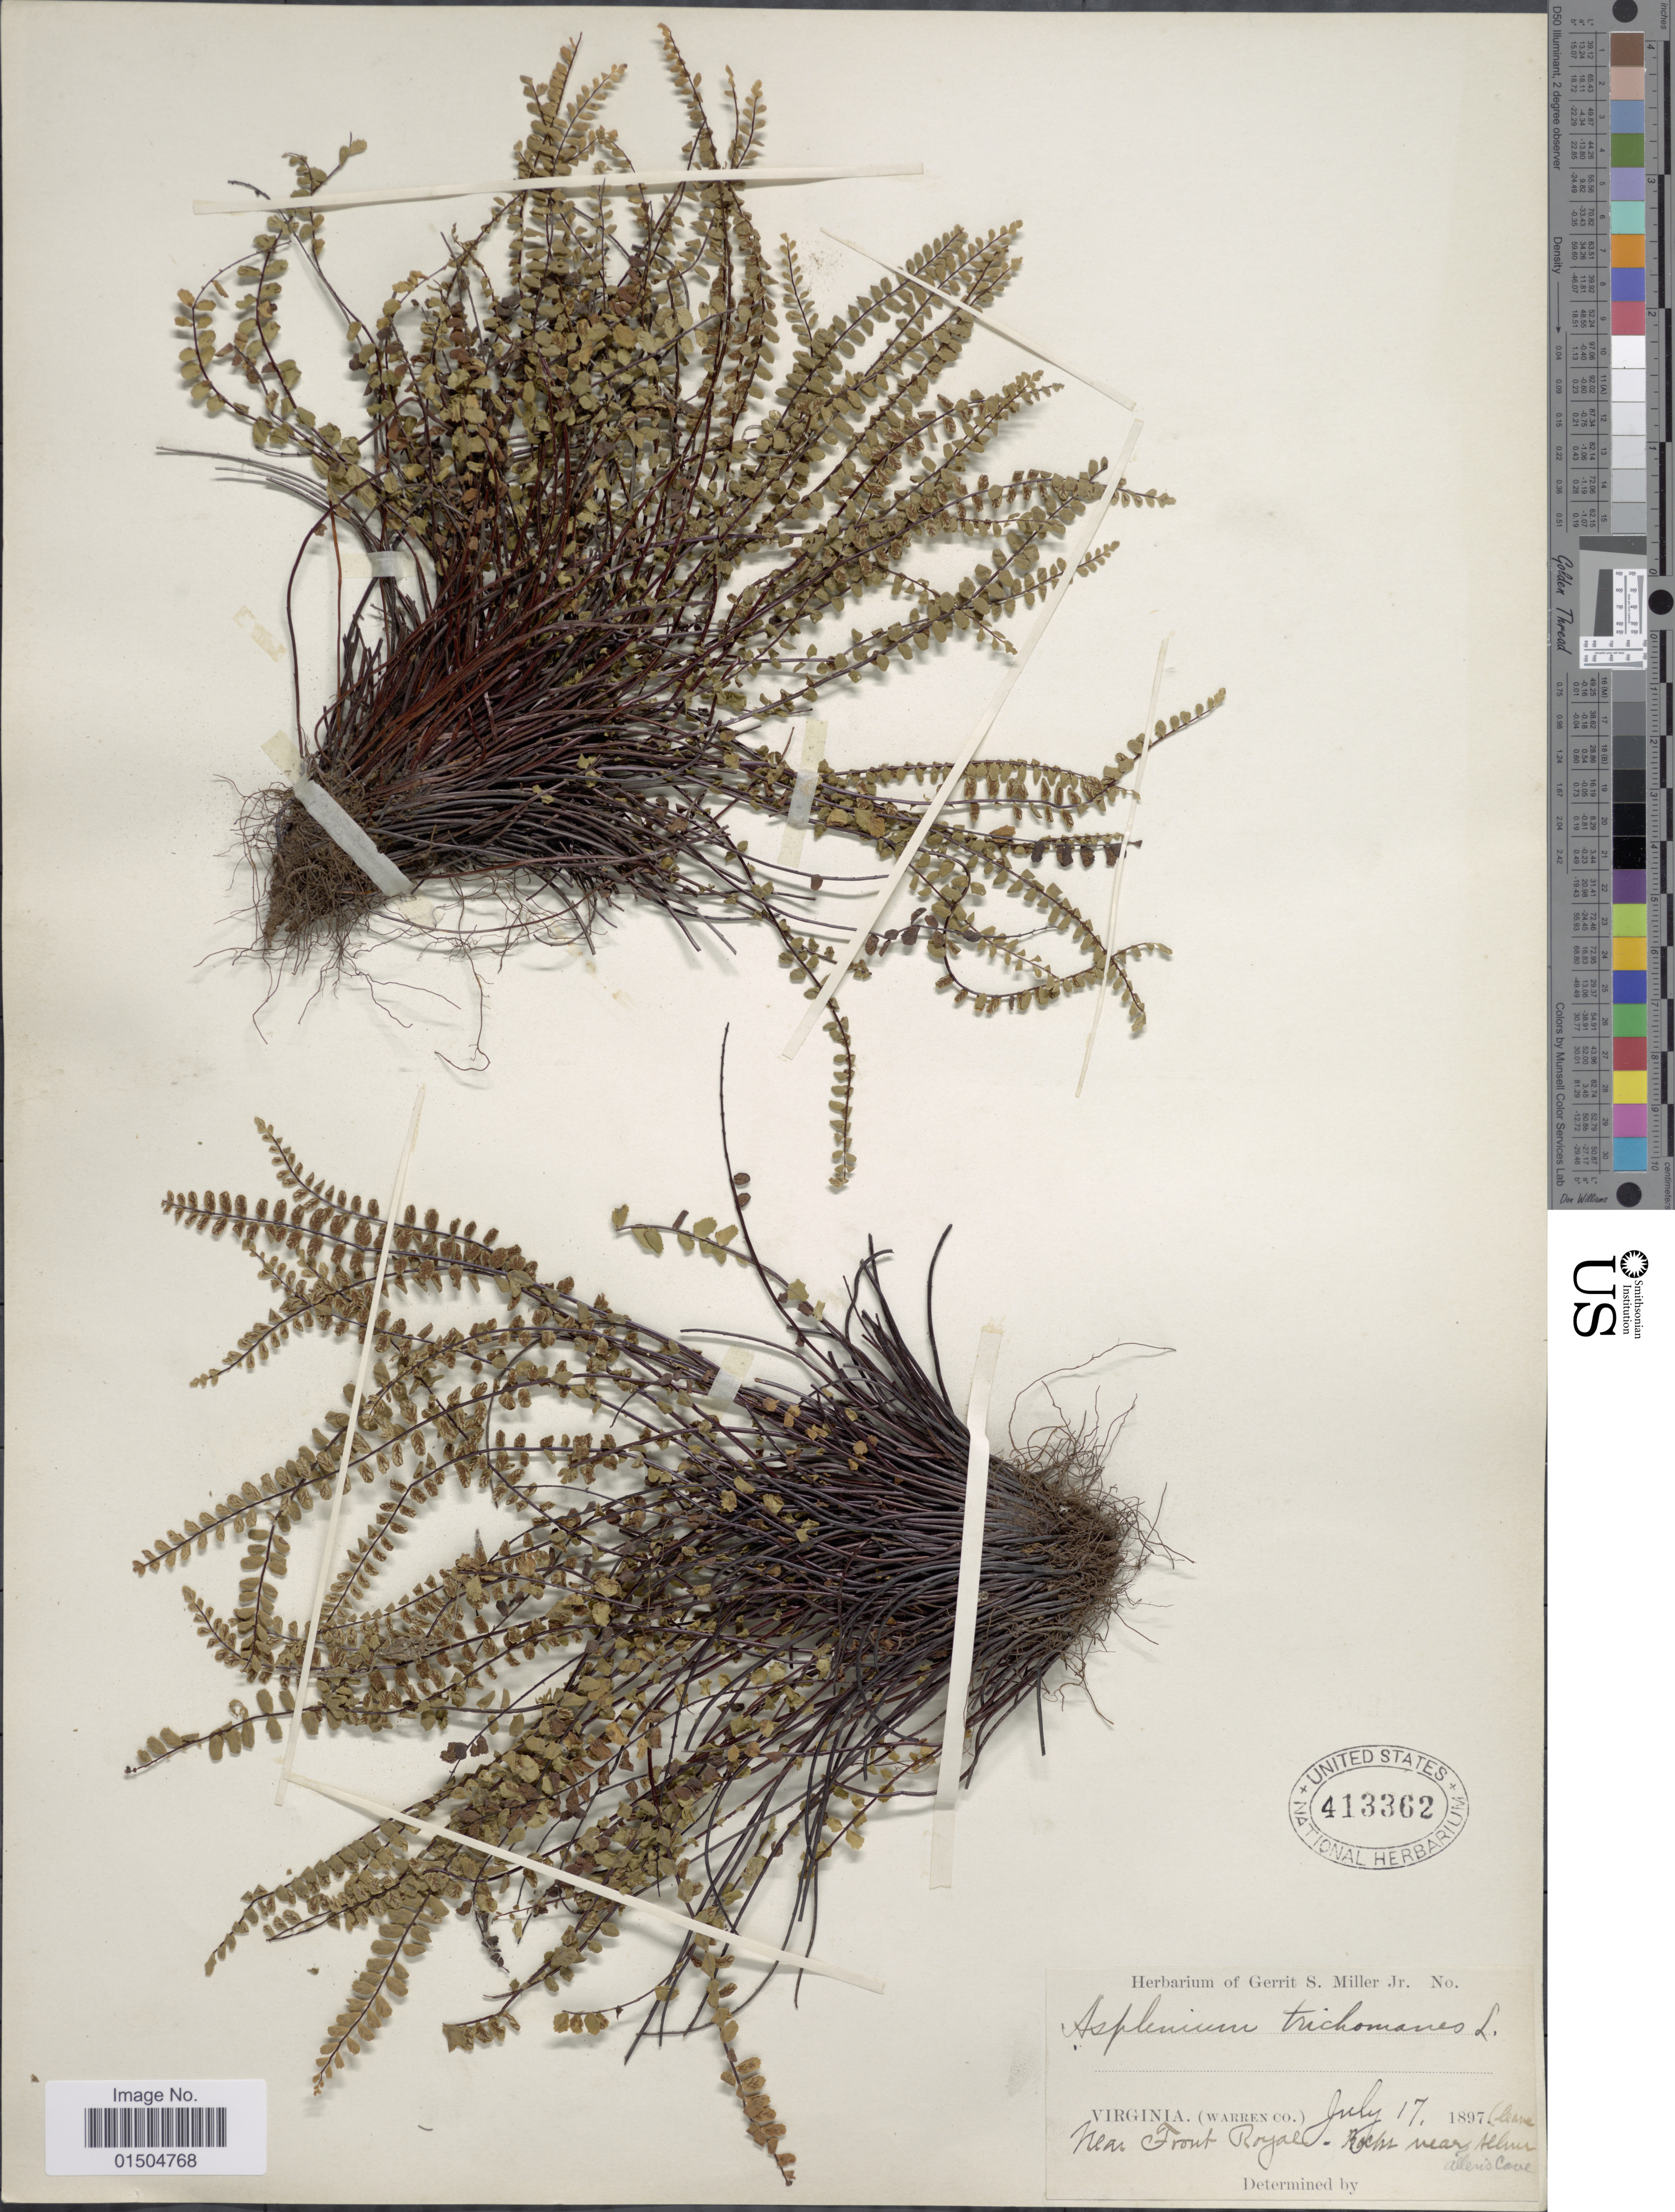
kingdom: Plantae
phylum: Tracheophyta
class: Polypodiopsida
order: Polypodiales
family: Aspleniaceae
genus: Asplenium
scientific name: Asplenium trichomanes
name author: L.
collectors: ex herb. Gerrit S. Miller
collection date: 1897-07-17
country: United States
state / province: Virginia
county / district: Warren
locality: near Front Royal. Kocht near Alhur, Allen's Cave.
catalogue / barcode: US 413362